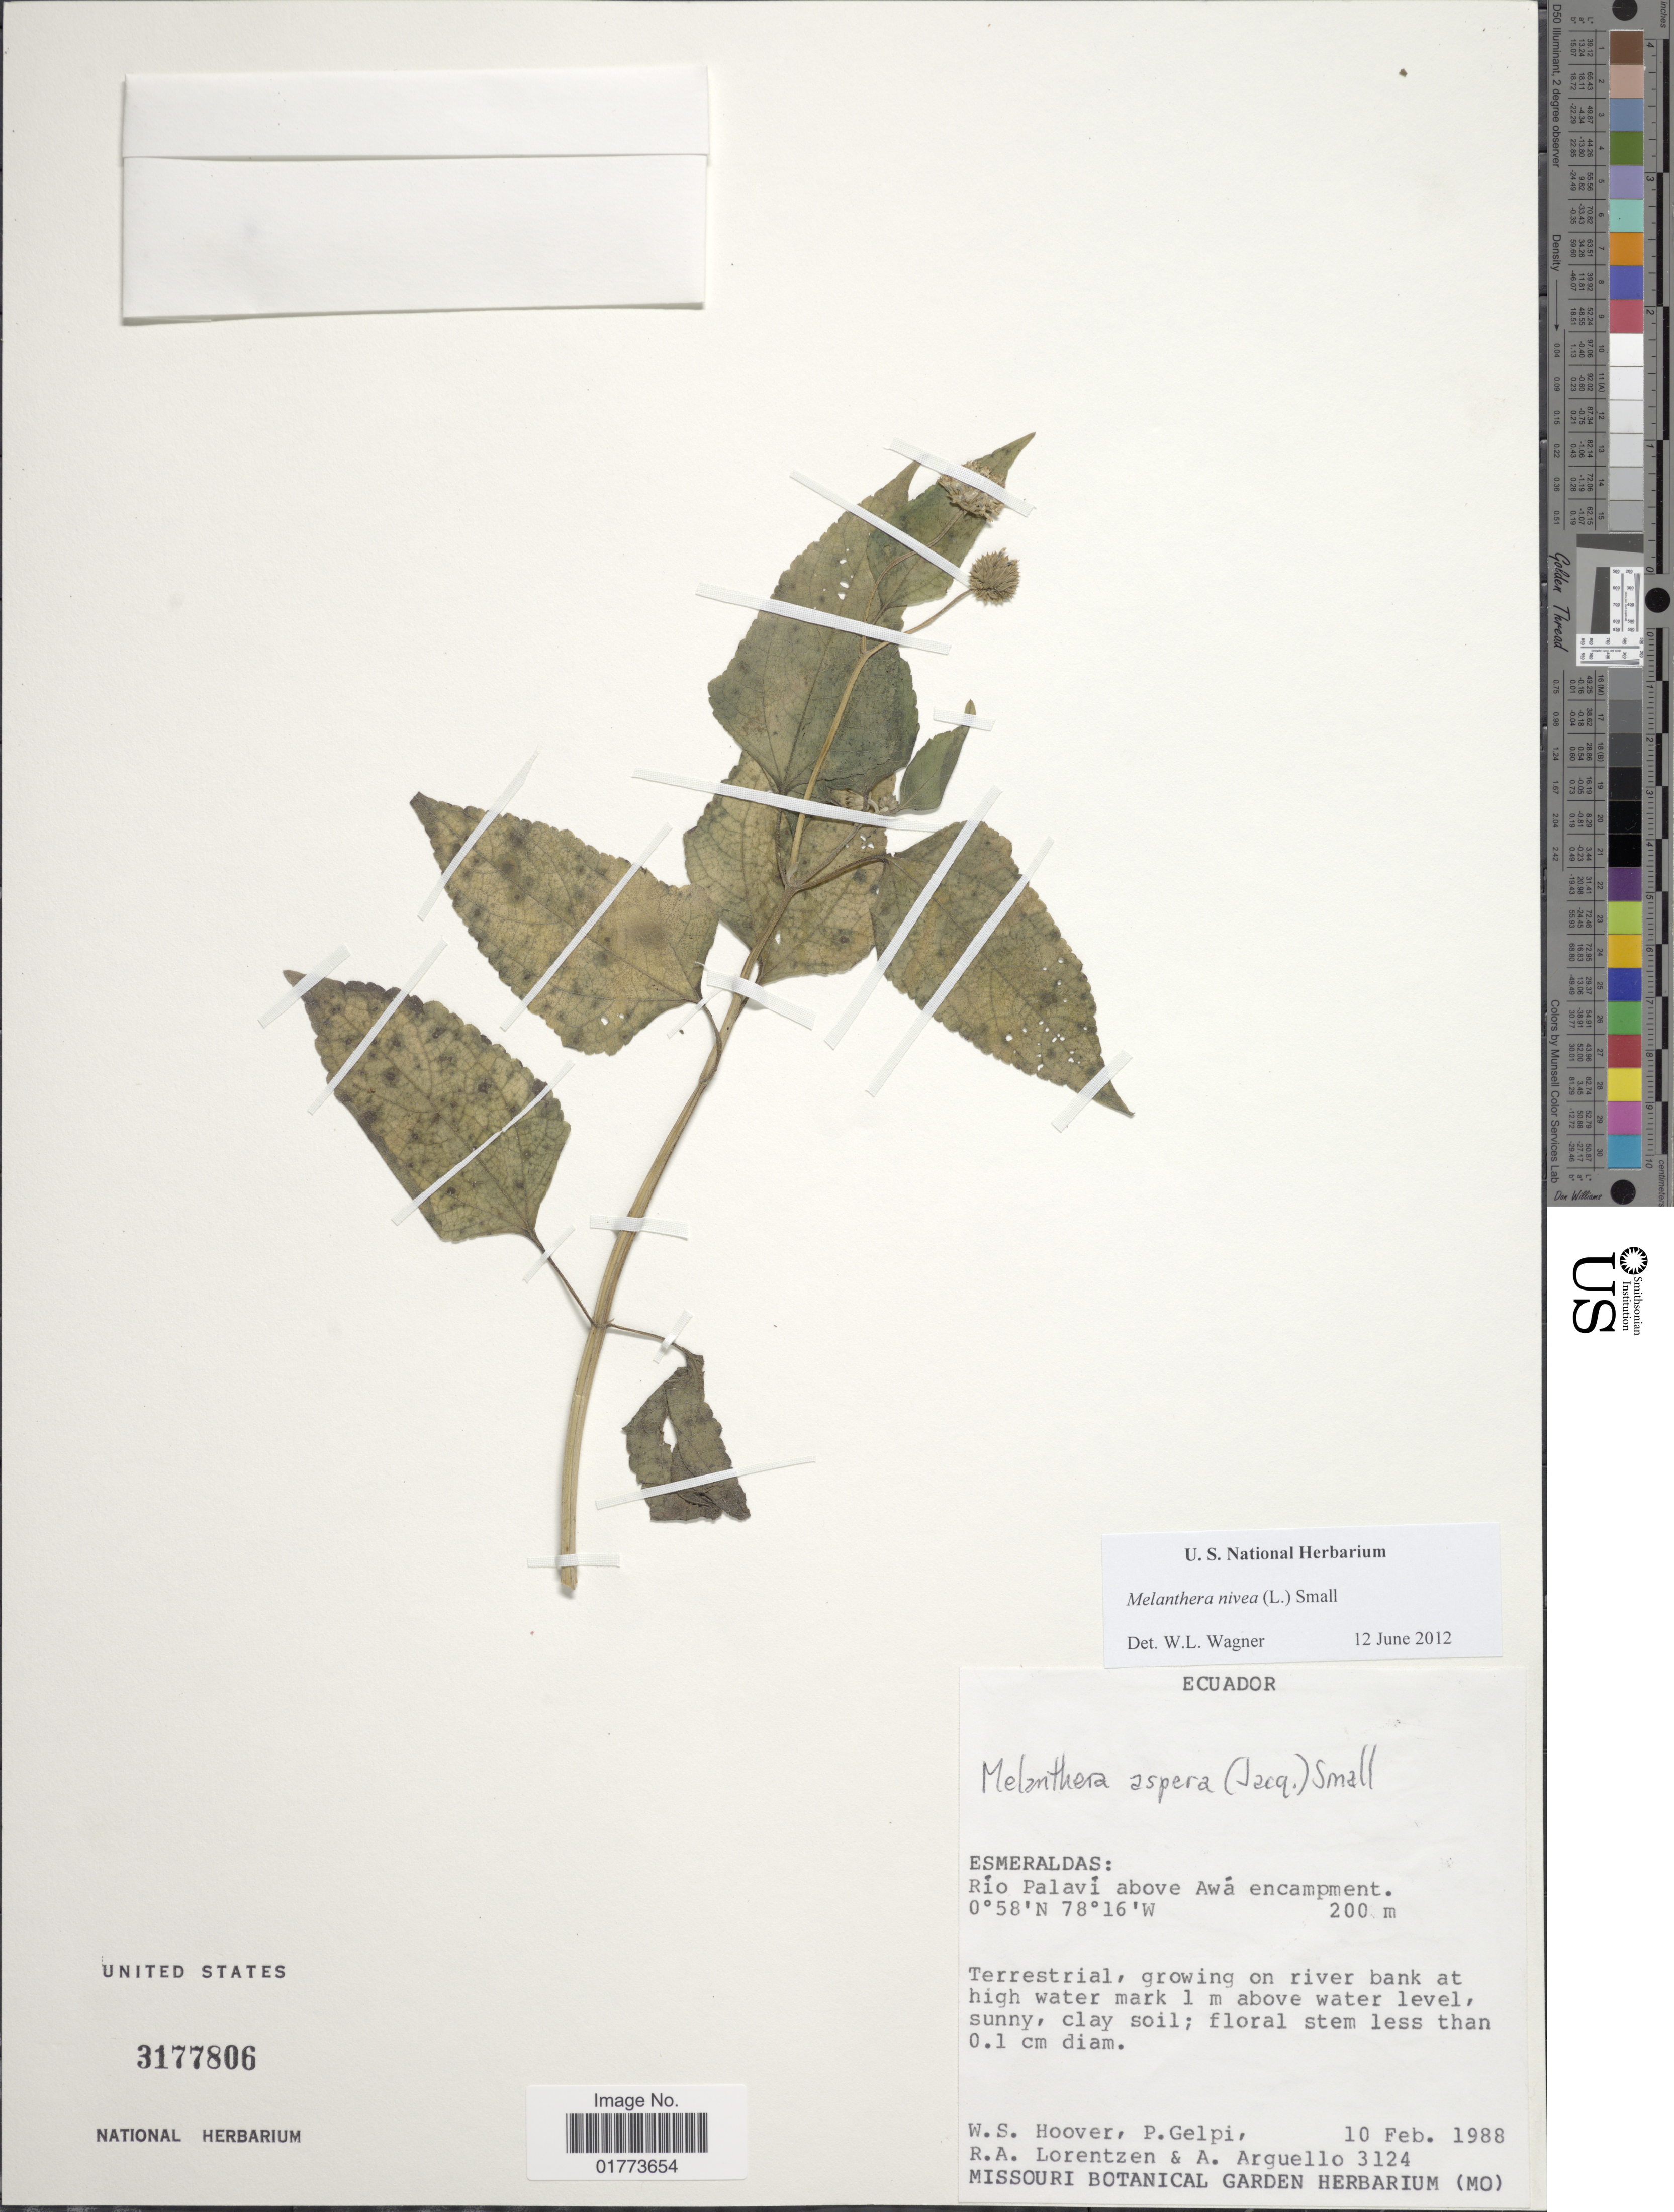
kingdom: Plantae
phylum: Tracheophyta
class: Magnoliopsida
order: Asterales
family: Asteraceae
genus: Melanthera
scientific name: Melanthera nivea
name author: (L.) Small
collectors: W. S. Hoover, P. Gelpi, R. Lorentzen & A. Arguello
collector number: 3124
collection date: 1988-02-10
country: Ecuador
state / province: Esmeraldas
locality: Esmeraldas: Rio Palavi above Awa encampment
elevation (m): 200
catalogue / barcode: US 3177806